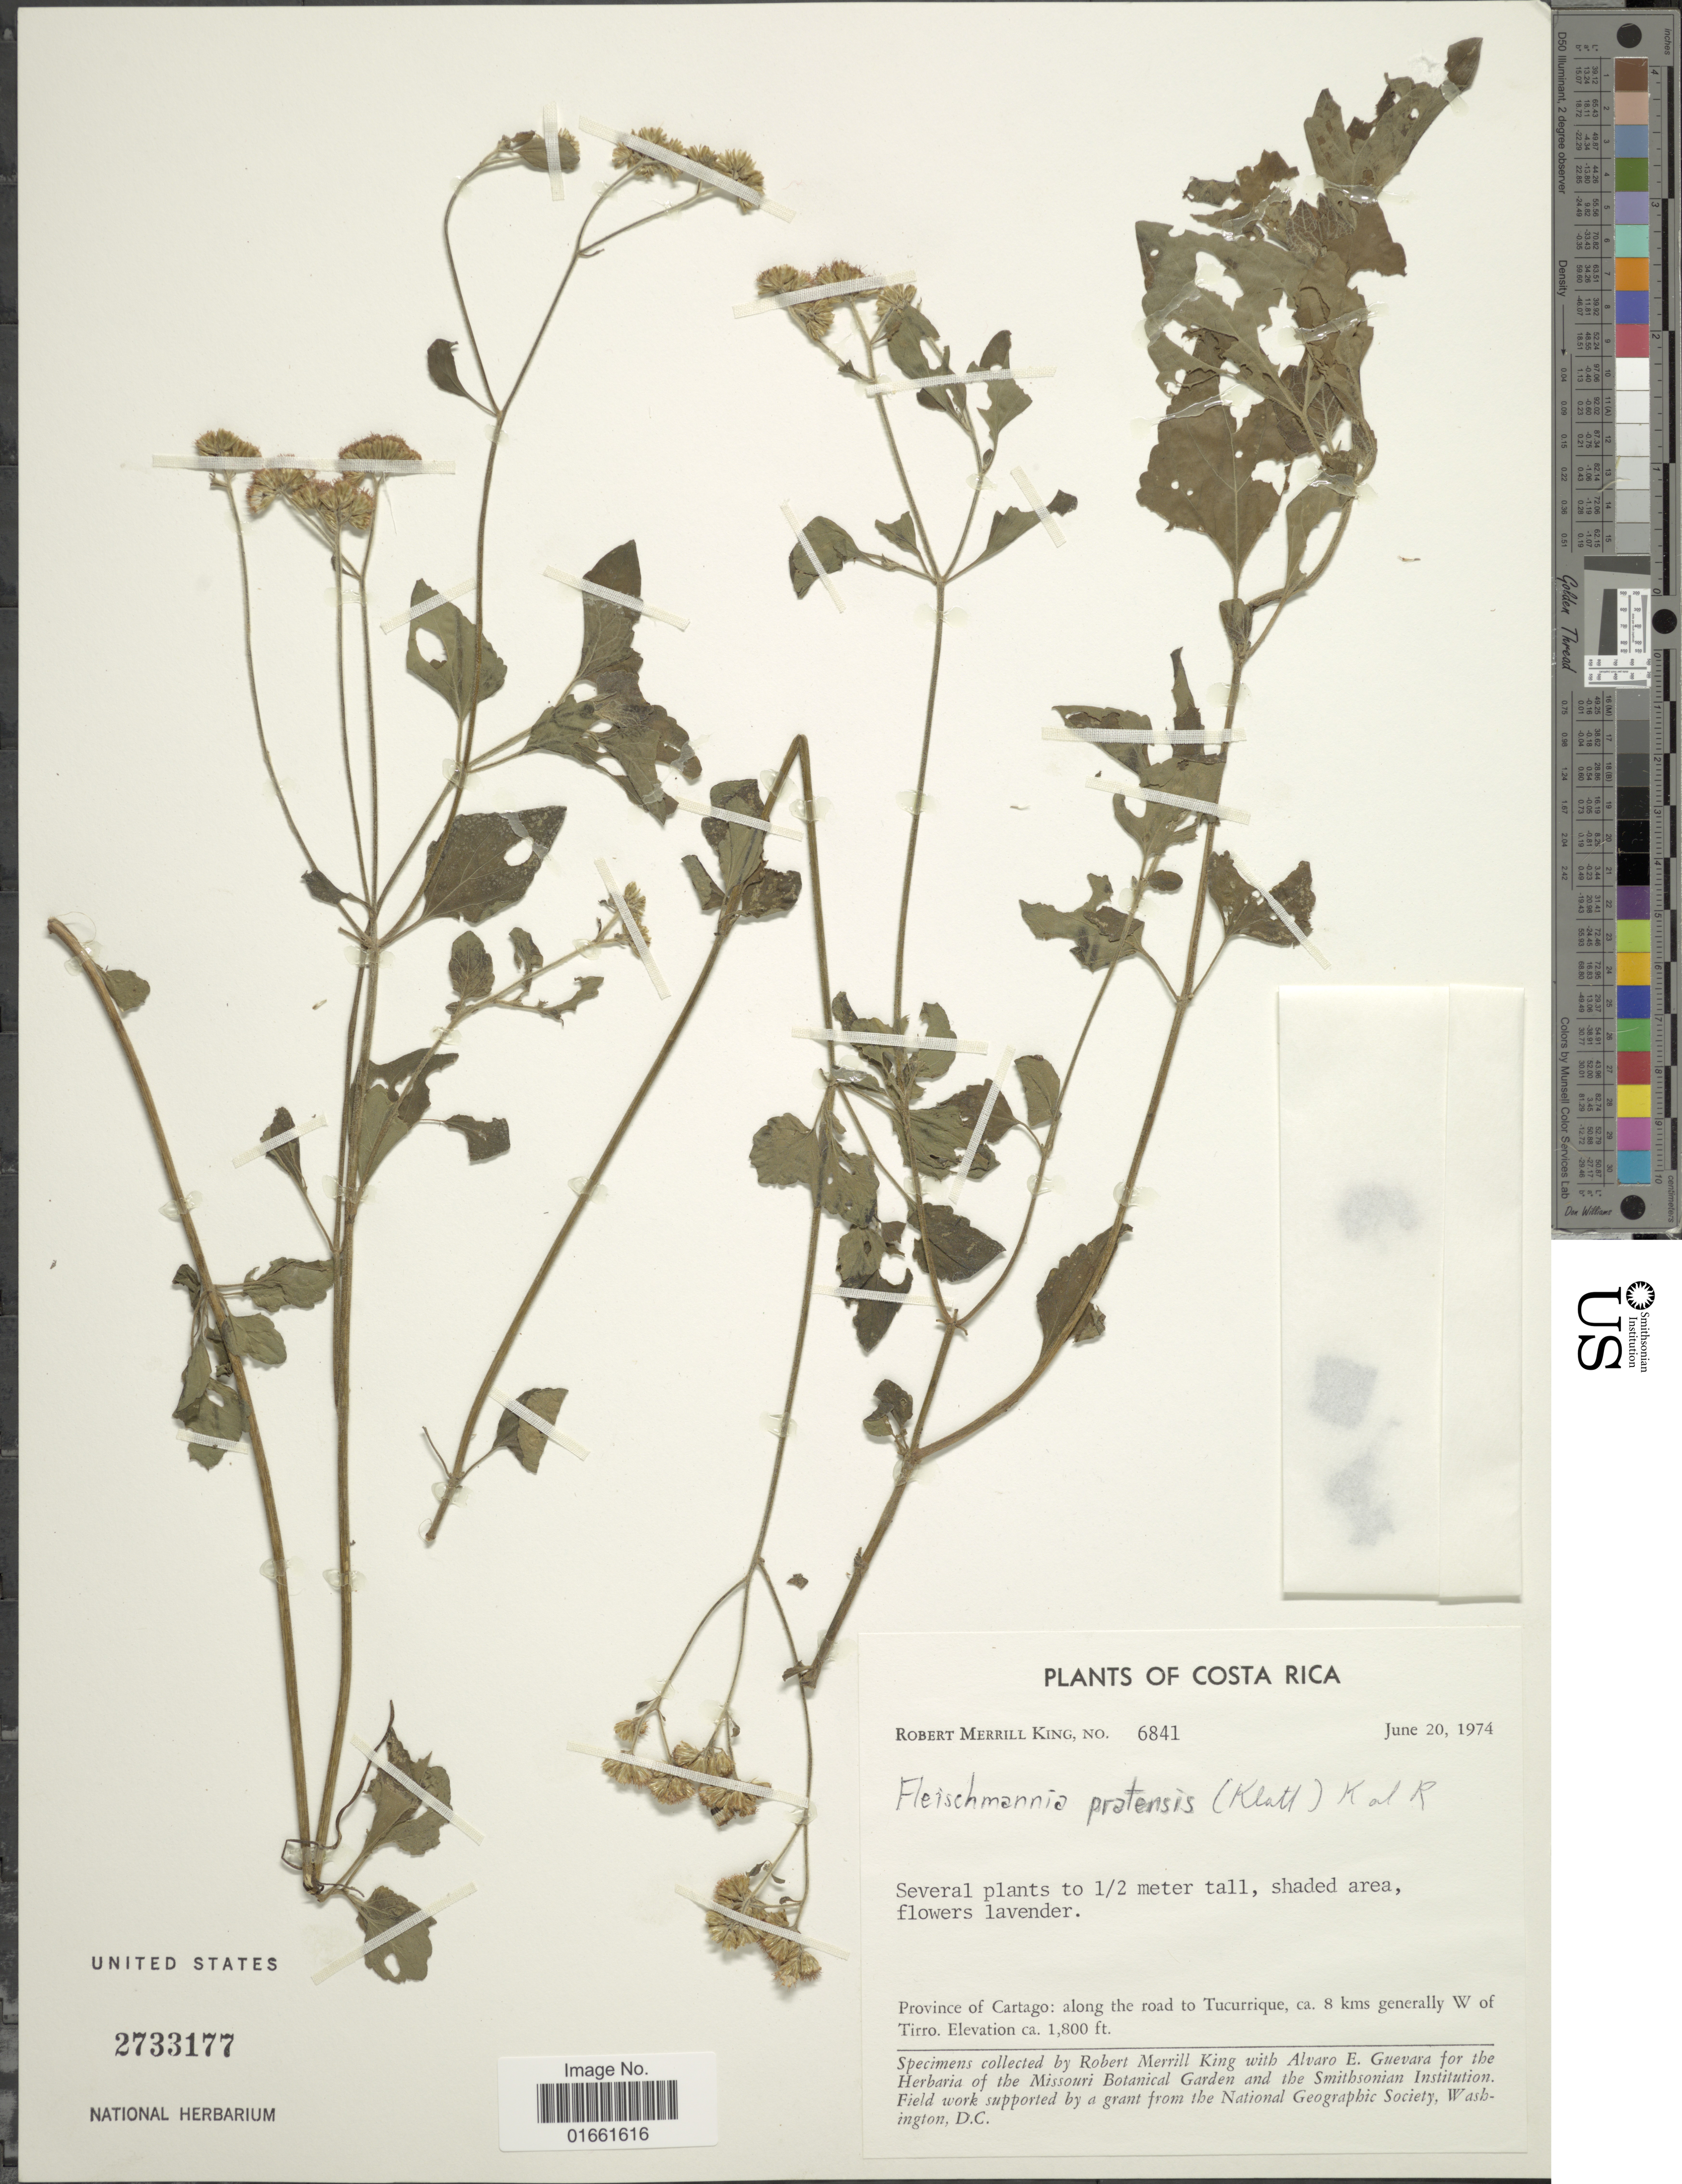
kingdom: Plantae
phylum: Tracheophyta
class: Magnoliopsida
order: Asterales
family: Asteraceae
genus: Fleischmannia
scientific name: Fleischmannia pratensis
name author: (Klatt) R.M. King & H. Rob.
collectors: R. M. King & A. E. Guevara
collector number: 6841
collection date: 1974-06-20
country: Costa Rica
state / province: Cartago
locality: Province of Cartago, along the road to Tucurrique, ca 8 kms generally W of Tirro.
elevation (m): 549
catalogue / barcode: US 2733177